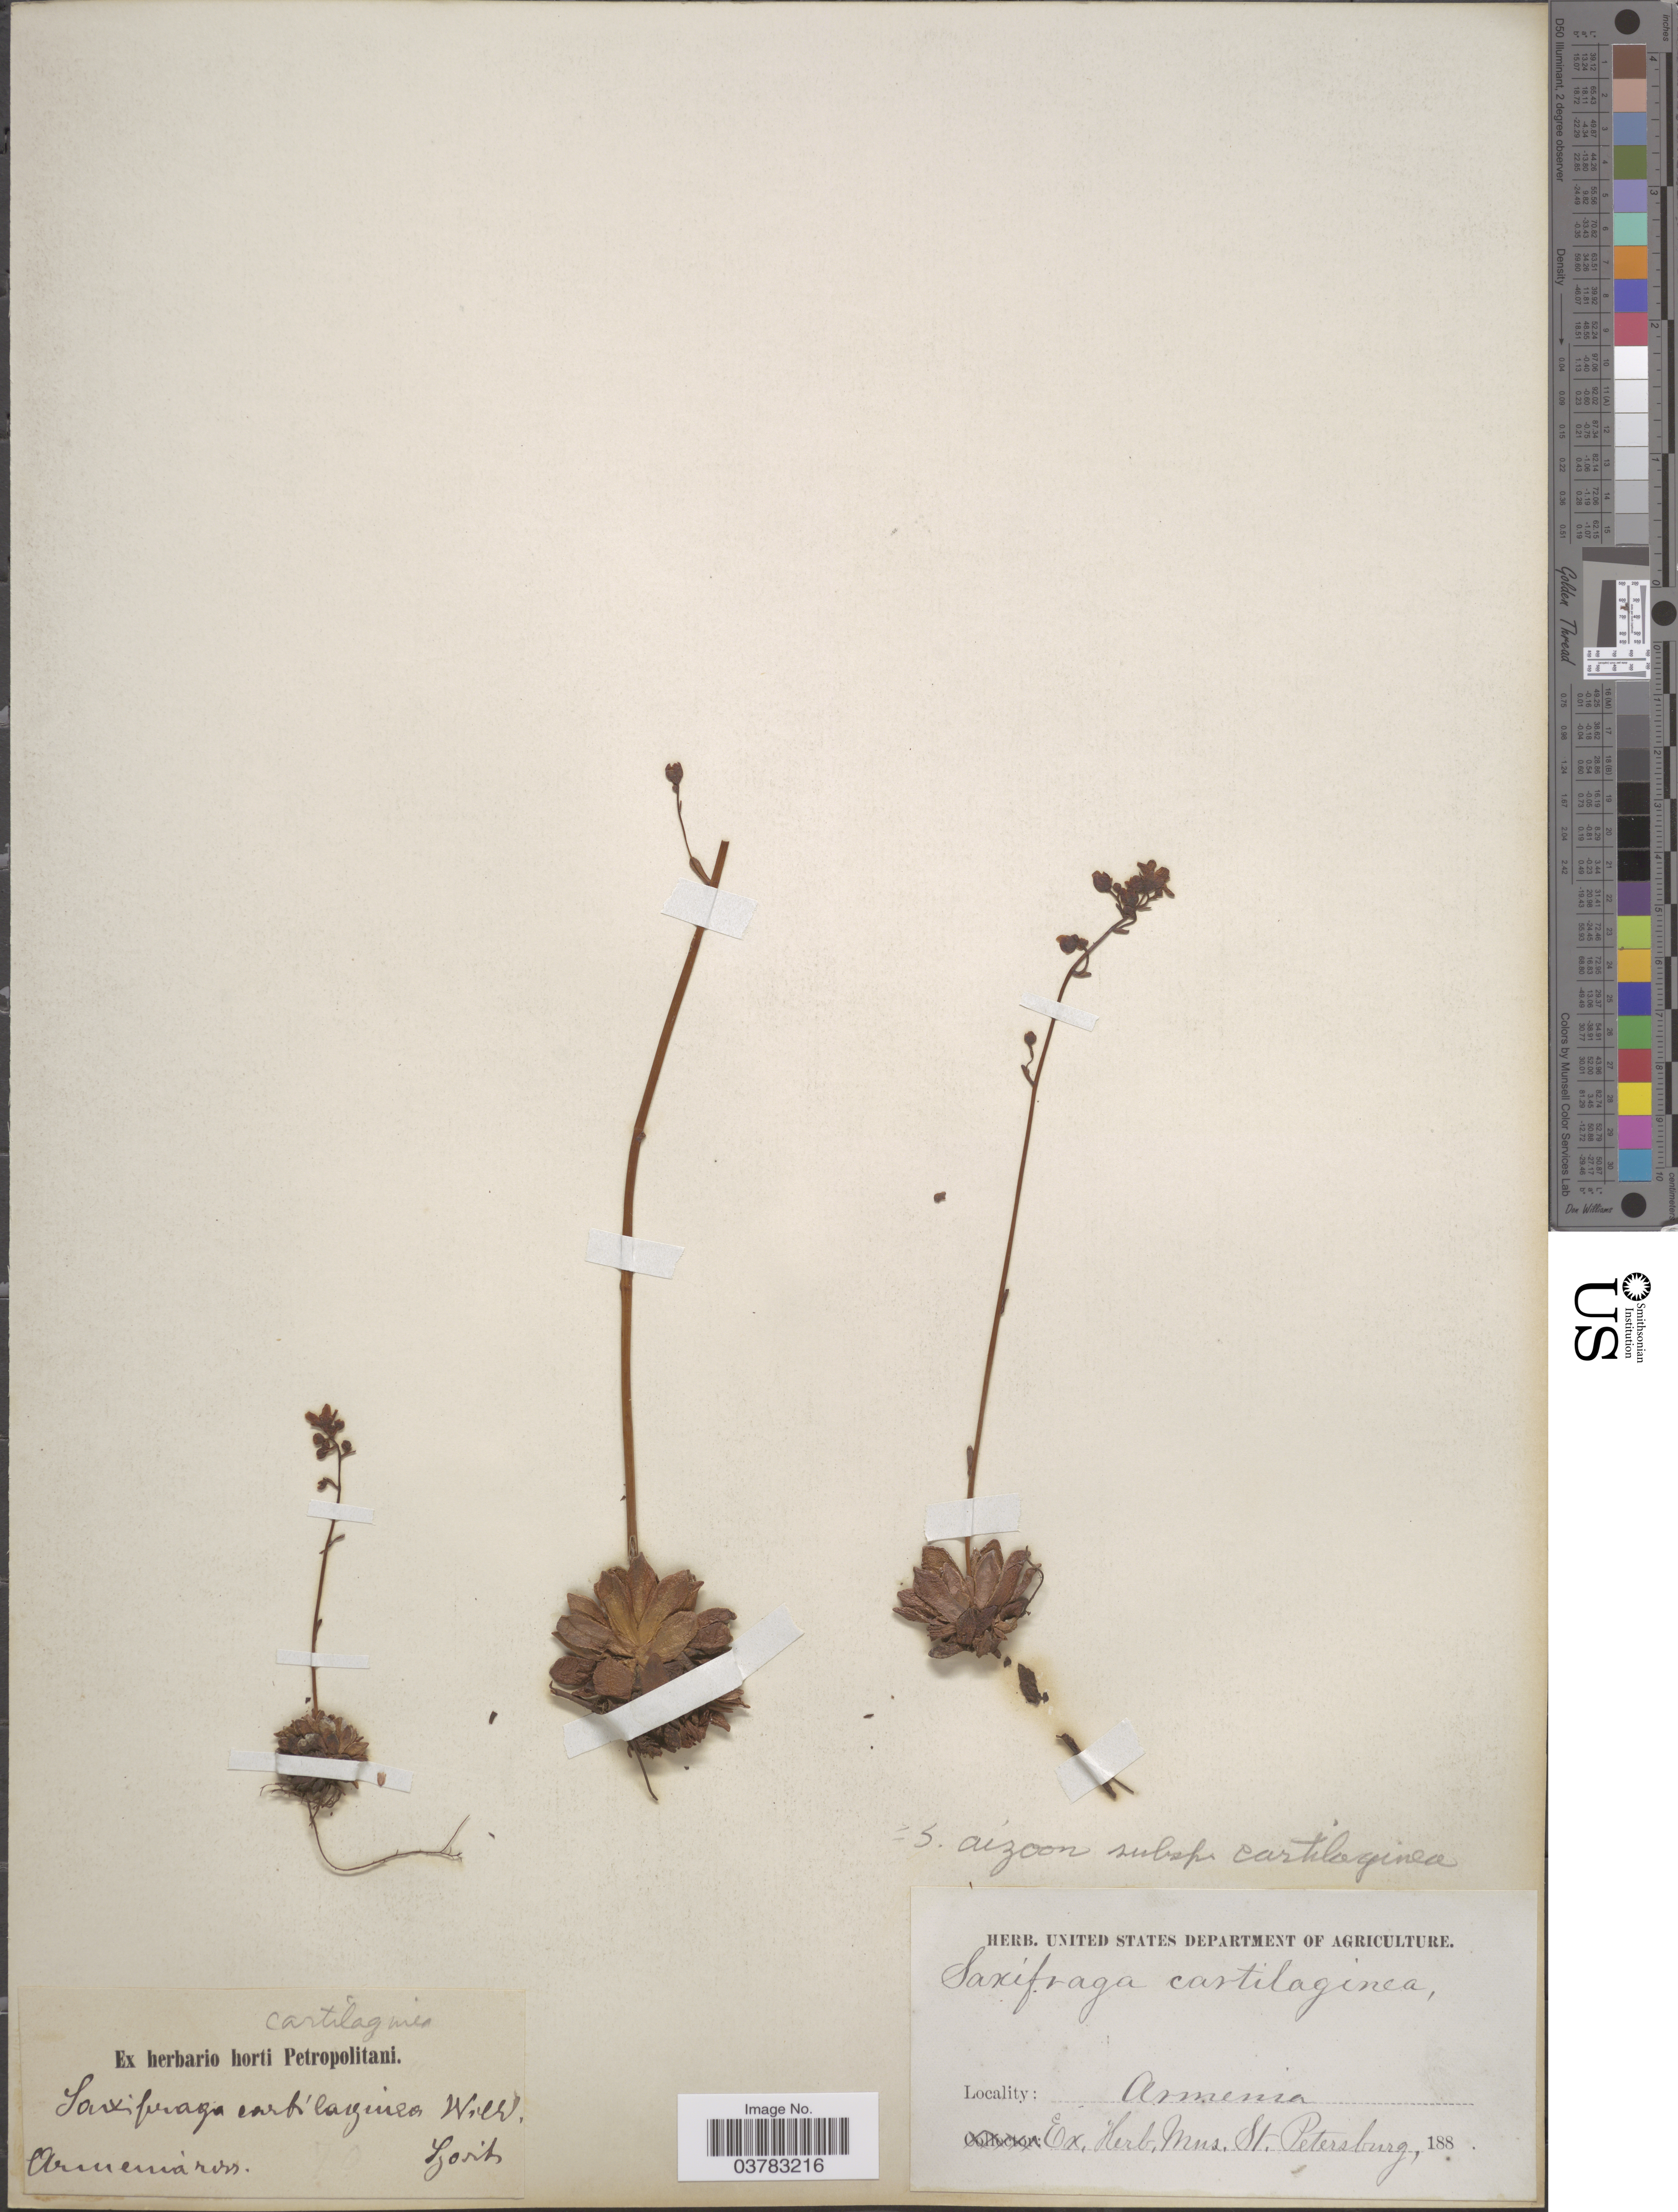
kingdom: Plantae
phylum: Tracheophyta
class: Magnoliopsida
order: Saxifragales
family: Saxifragaceae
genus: Saxifraga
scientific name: Saxifraga aizoon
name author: Jacq.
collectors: Szovits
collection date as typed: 188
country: Armenia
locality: Armenia ross.